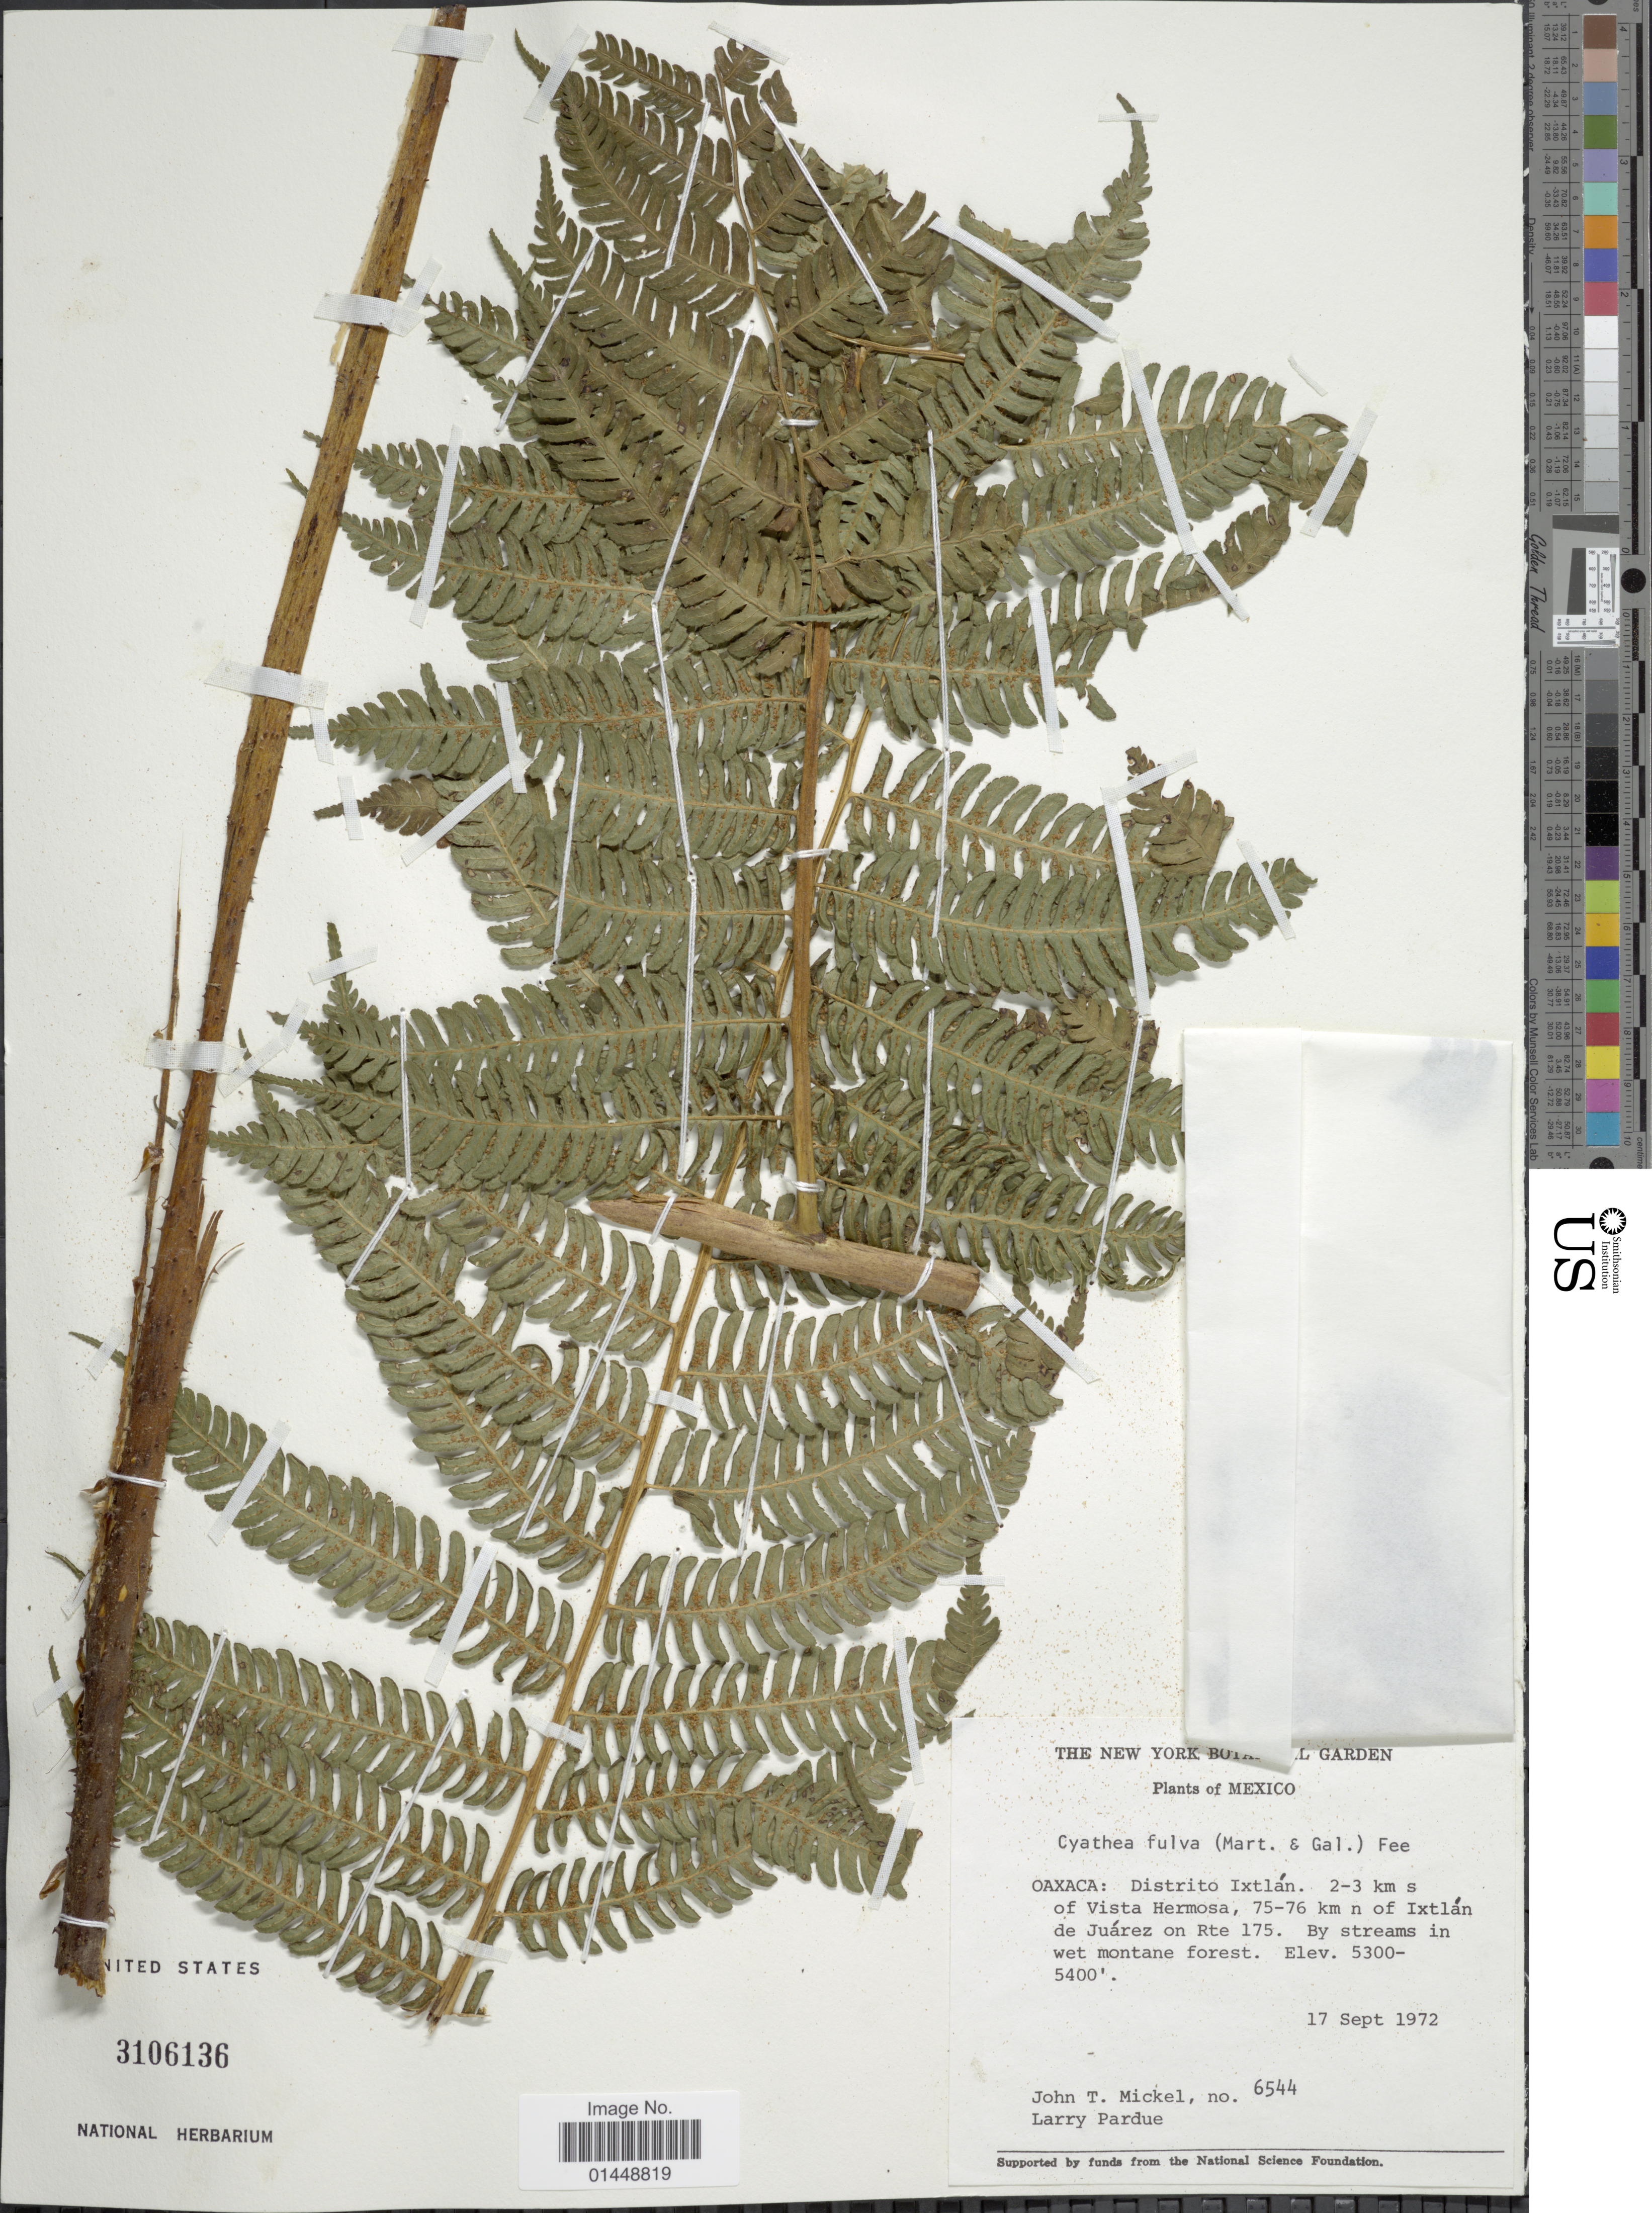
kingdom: Plantae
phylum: Tracheophyta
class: Polypodiopsida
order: Cyatheales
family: Cyatheaceae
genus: Cyathea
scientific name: Cyathea fulva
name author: (M. Martens & Galeotti) Fée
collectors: J. T. Mickel & L. Pardue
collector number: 6544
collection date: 1972-09-17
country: Mexico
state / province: Oaxaca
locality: Oaxaca: Distrito Ixtlán. 2-3 km s of Vista Hermosa, 75-76 km n of Ixtlán de Juárez on Rte 175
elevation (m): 1615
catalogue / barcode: US 3106136